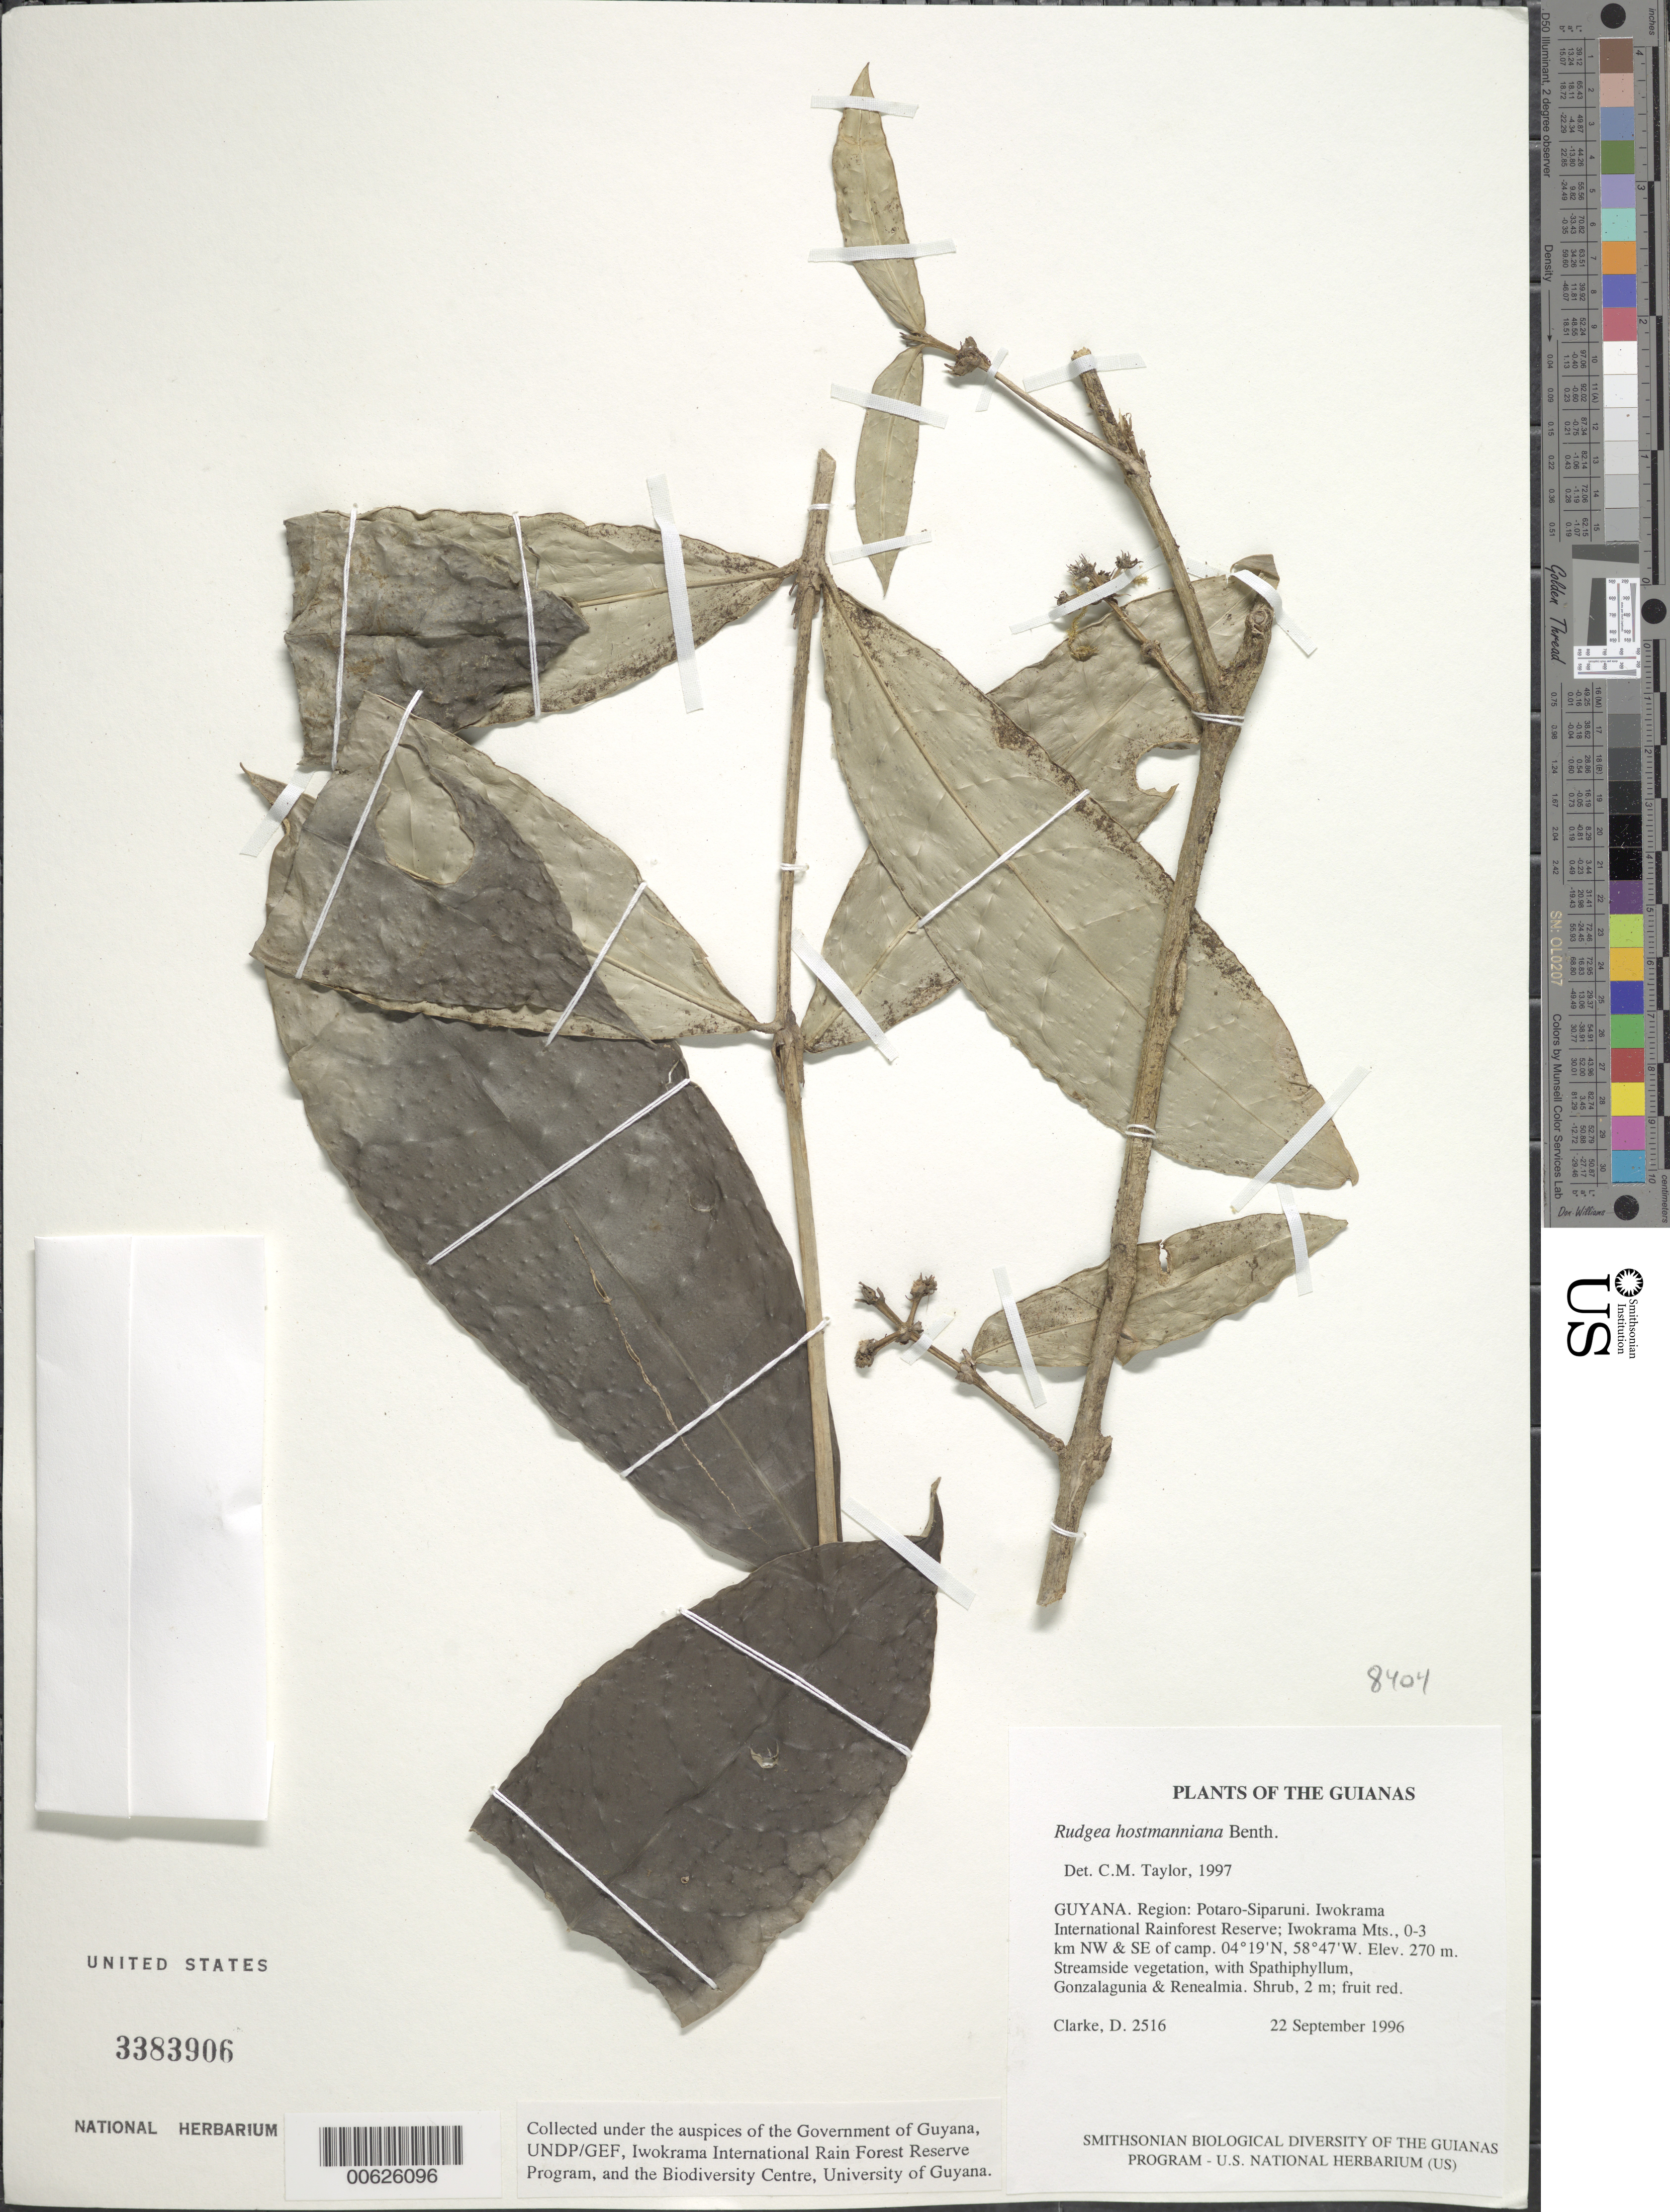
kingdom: Plantae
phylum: Tracheophyta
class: Magnoliopsida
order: Gentianales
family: Rubiaceae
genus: Rudgea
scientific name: Rudgea hostmanniana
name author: Benth.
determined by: Taylor, Charlotte M.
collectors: H. D. Clarke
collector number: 2516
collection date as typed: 22 September 1996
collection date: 1996-09-22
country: Guyana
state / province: Potaro-Siparuni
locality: Iwokrama International Rainforest Reserve; Iwokrama Mts., 0-3 km NW & SE of camp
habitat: Streamside vegetation, with Spathiphyllum, Gonzalagunia & Renealmia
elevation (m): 270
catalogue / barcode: US 3383906